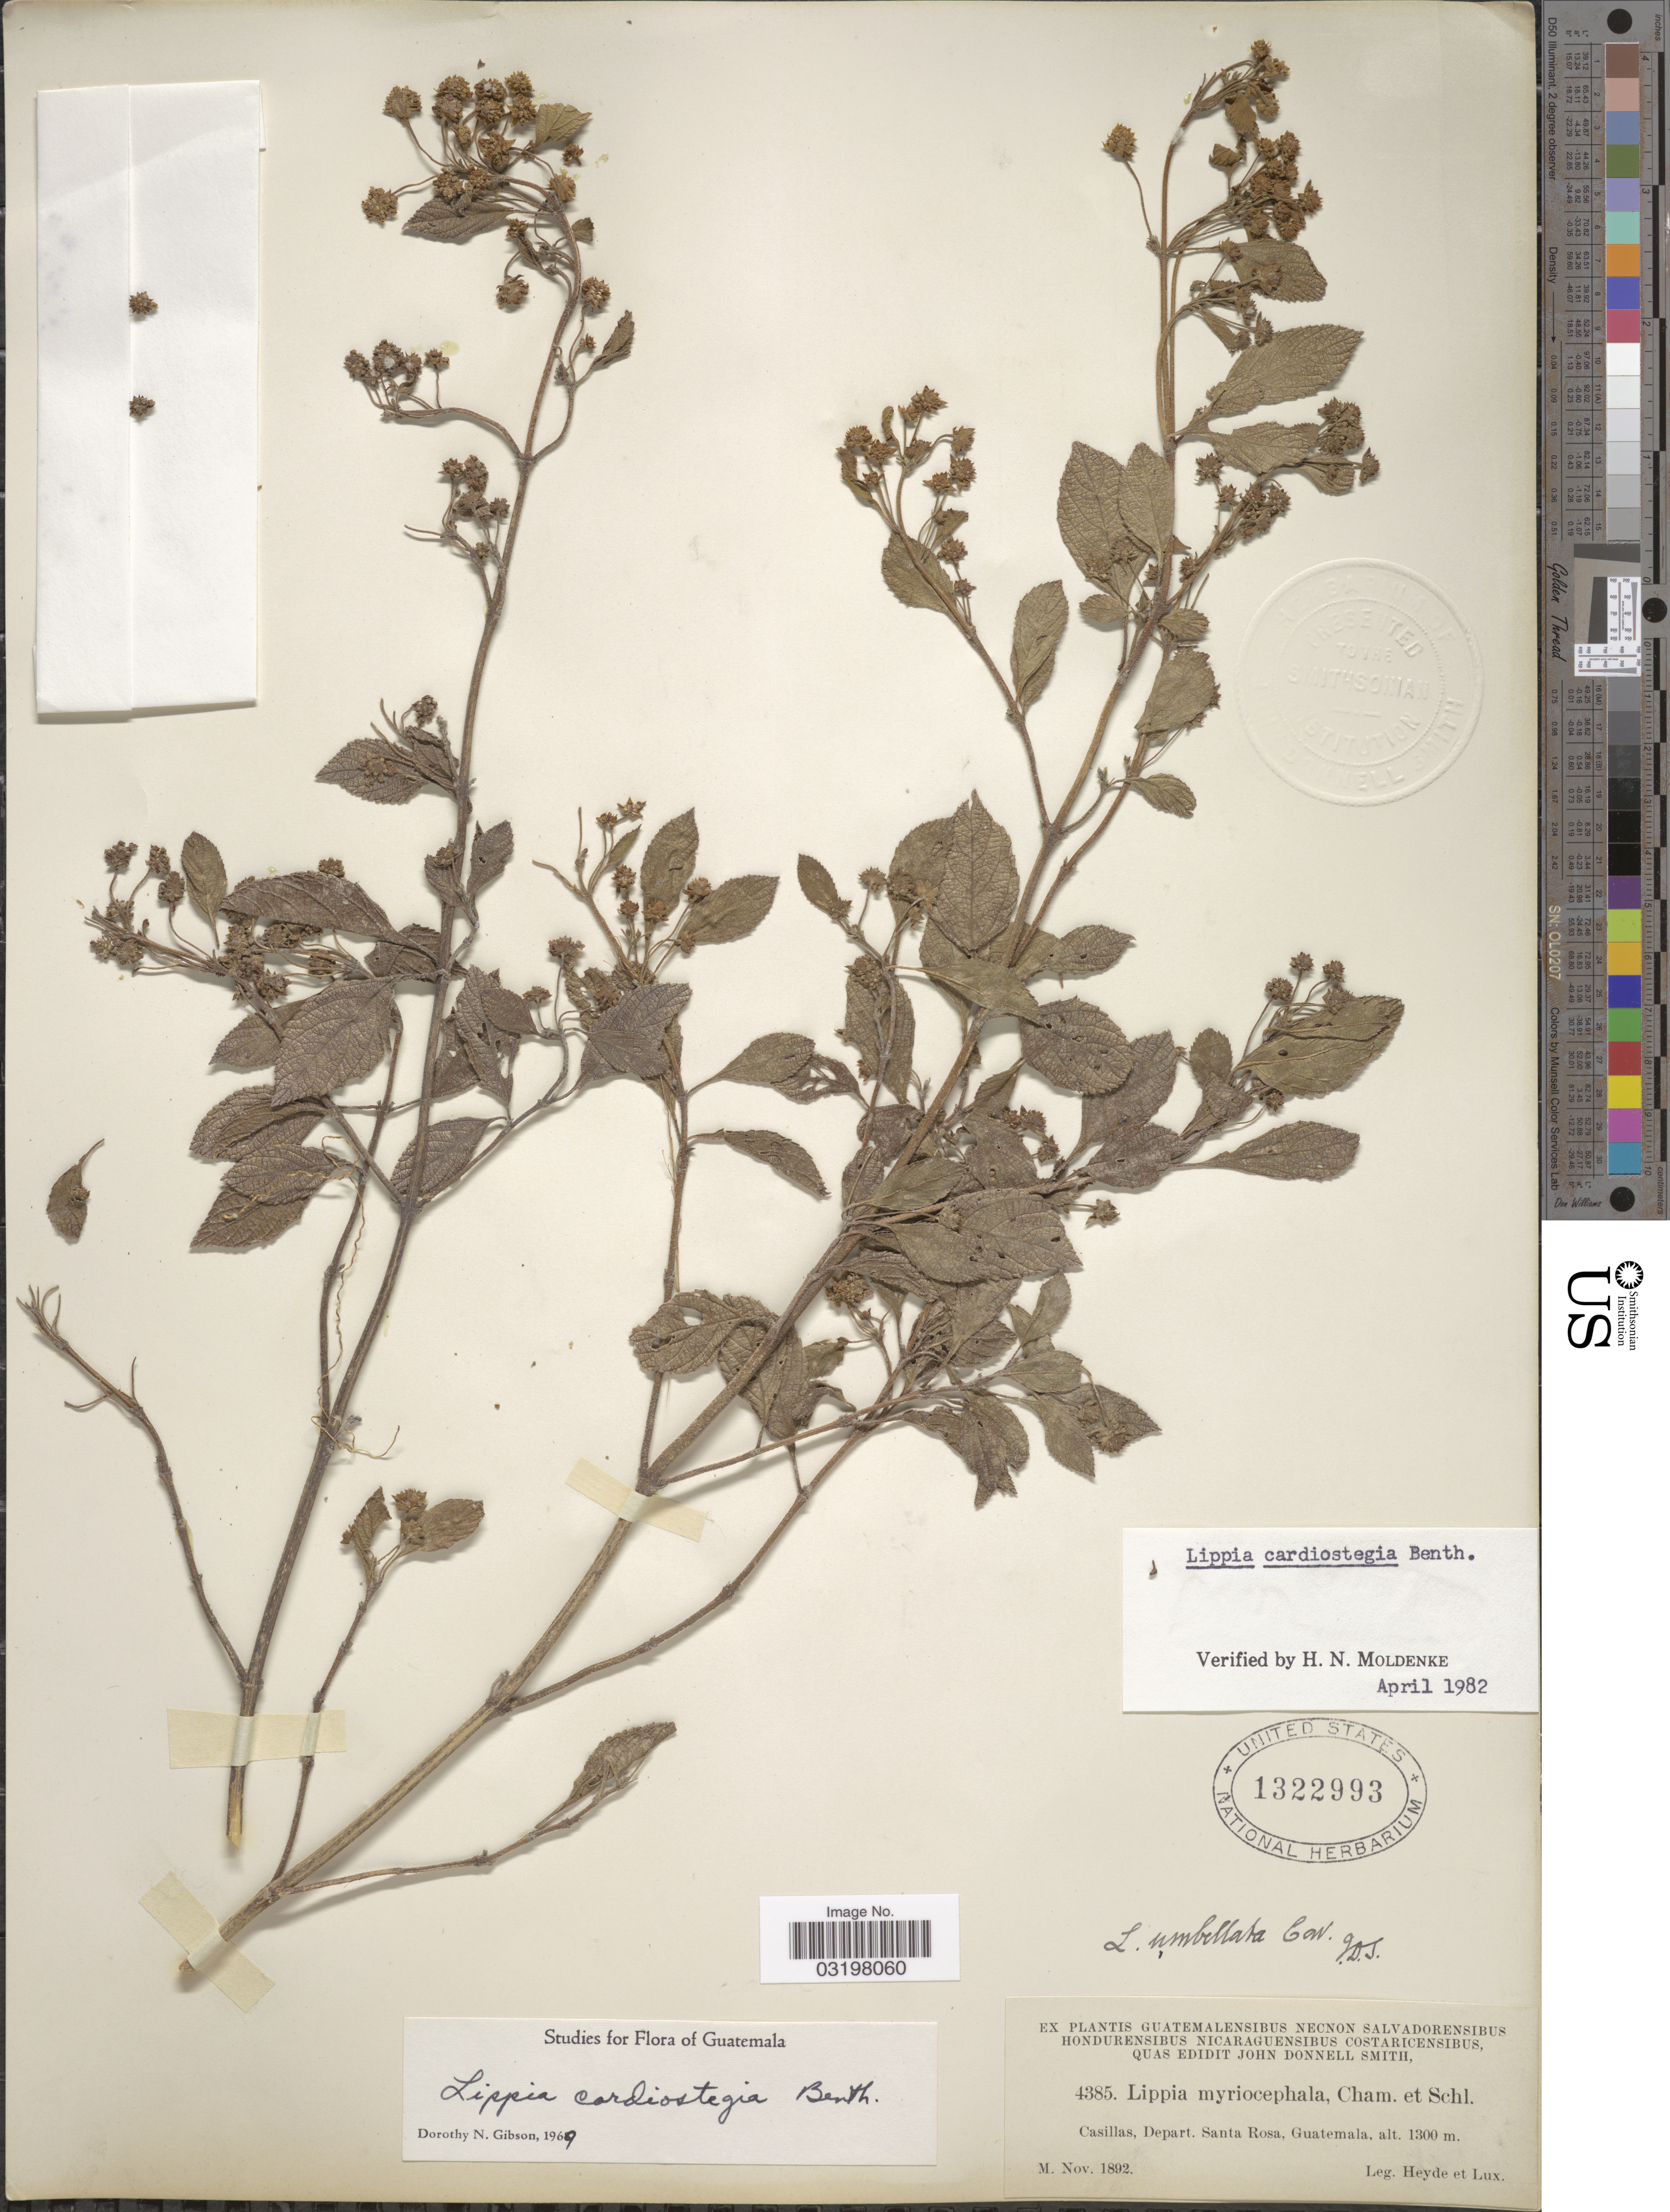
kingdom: Plantae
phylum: Tracheophyta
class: Magnoliopsida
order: Lamiales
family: Verbenaceae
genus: Lippia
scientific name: Lippia cardiostegia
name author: Benth.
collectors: Heyde & Lux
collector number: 4385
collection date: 1892-11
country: Guatemala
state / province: Santa Rosa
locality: Casillas, Depart. Santa Rosa.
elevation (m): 1300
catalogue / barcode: US 1322993